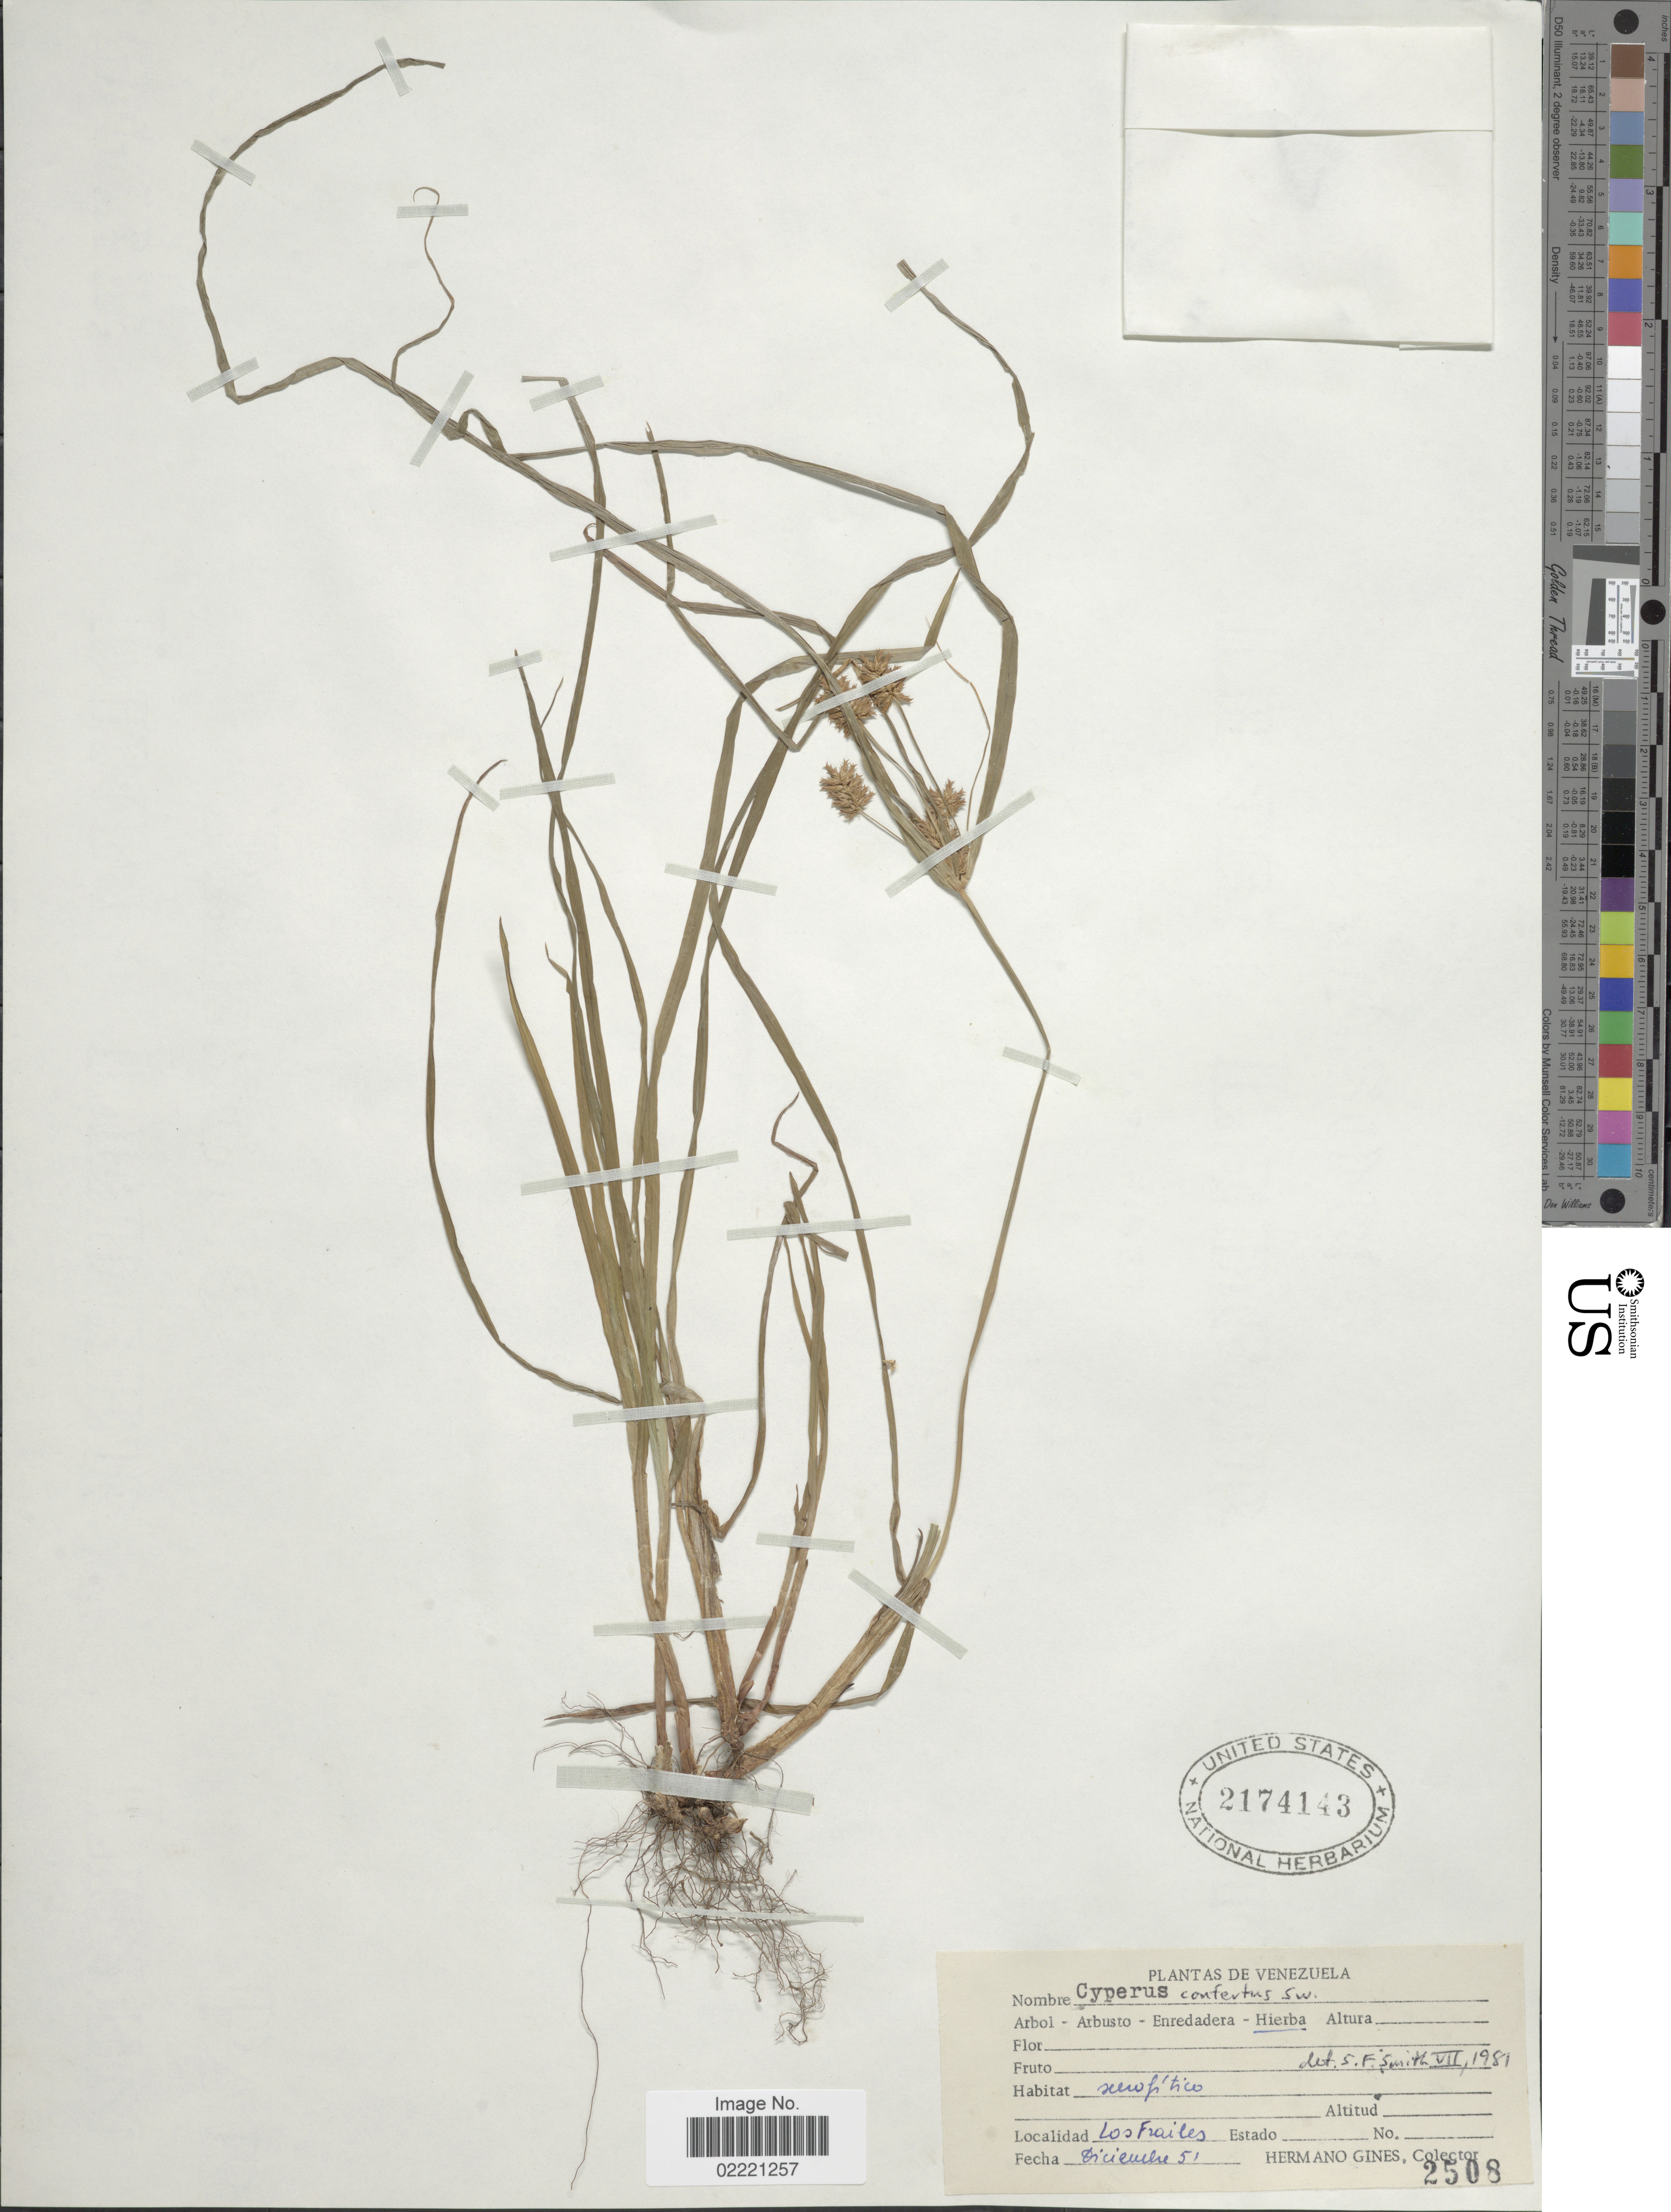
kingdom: Plantae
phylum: Tracheophyta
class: Liliopsida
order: Poales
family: Cyperaceae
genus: Cyperus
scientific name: Cyperus confertus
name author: Sw.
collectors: Bro. Gines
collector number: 2508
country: Venezuela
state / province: Nueva Esparta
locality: Los Frailes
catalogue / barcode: US 2174143